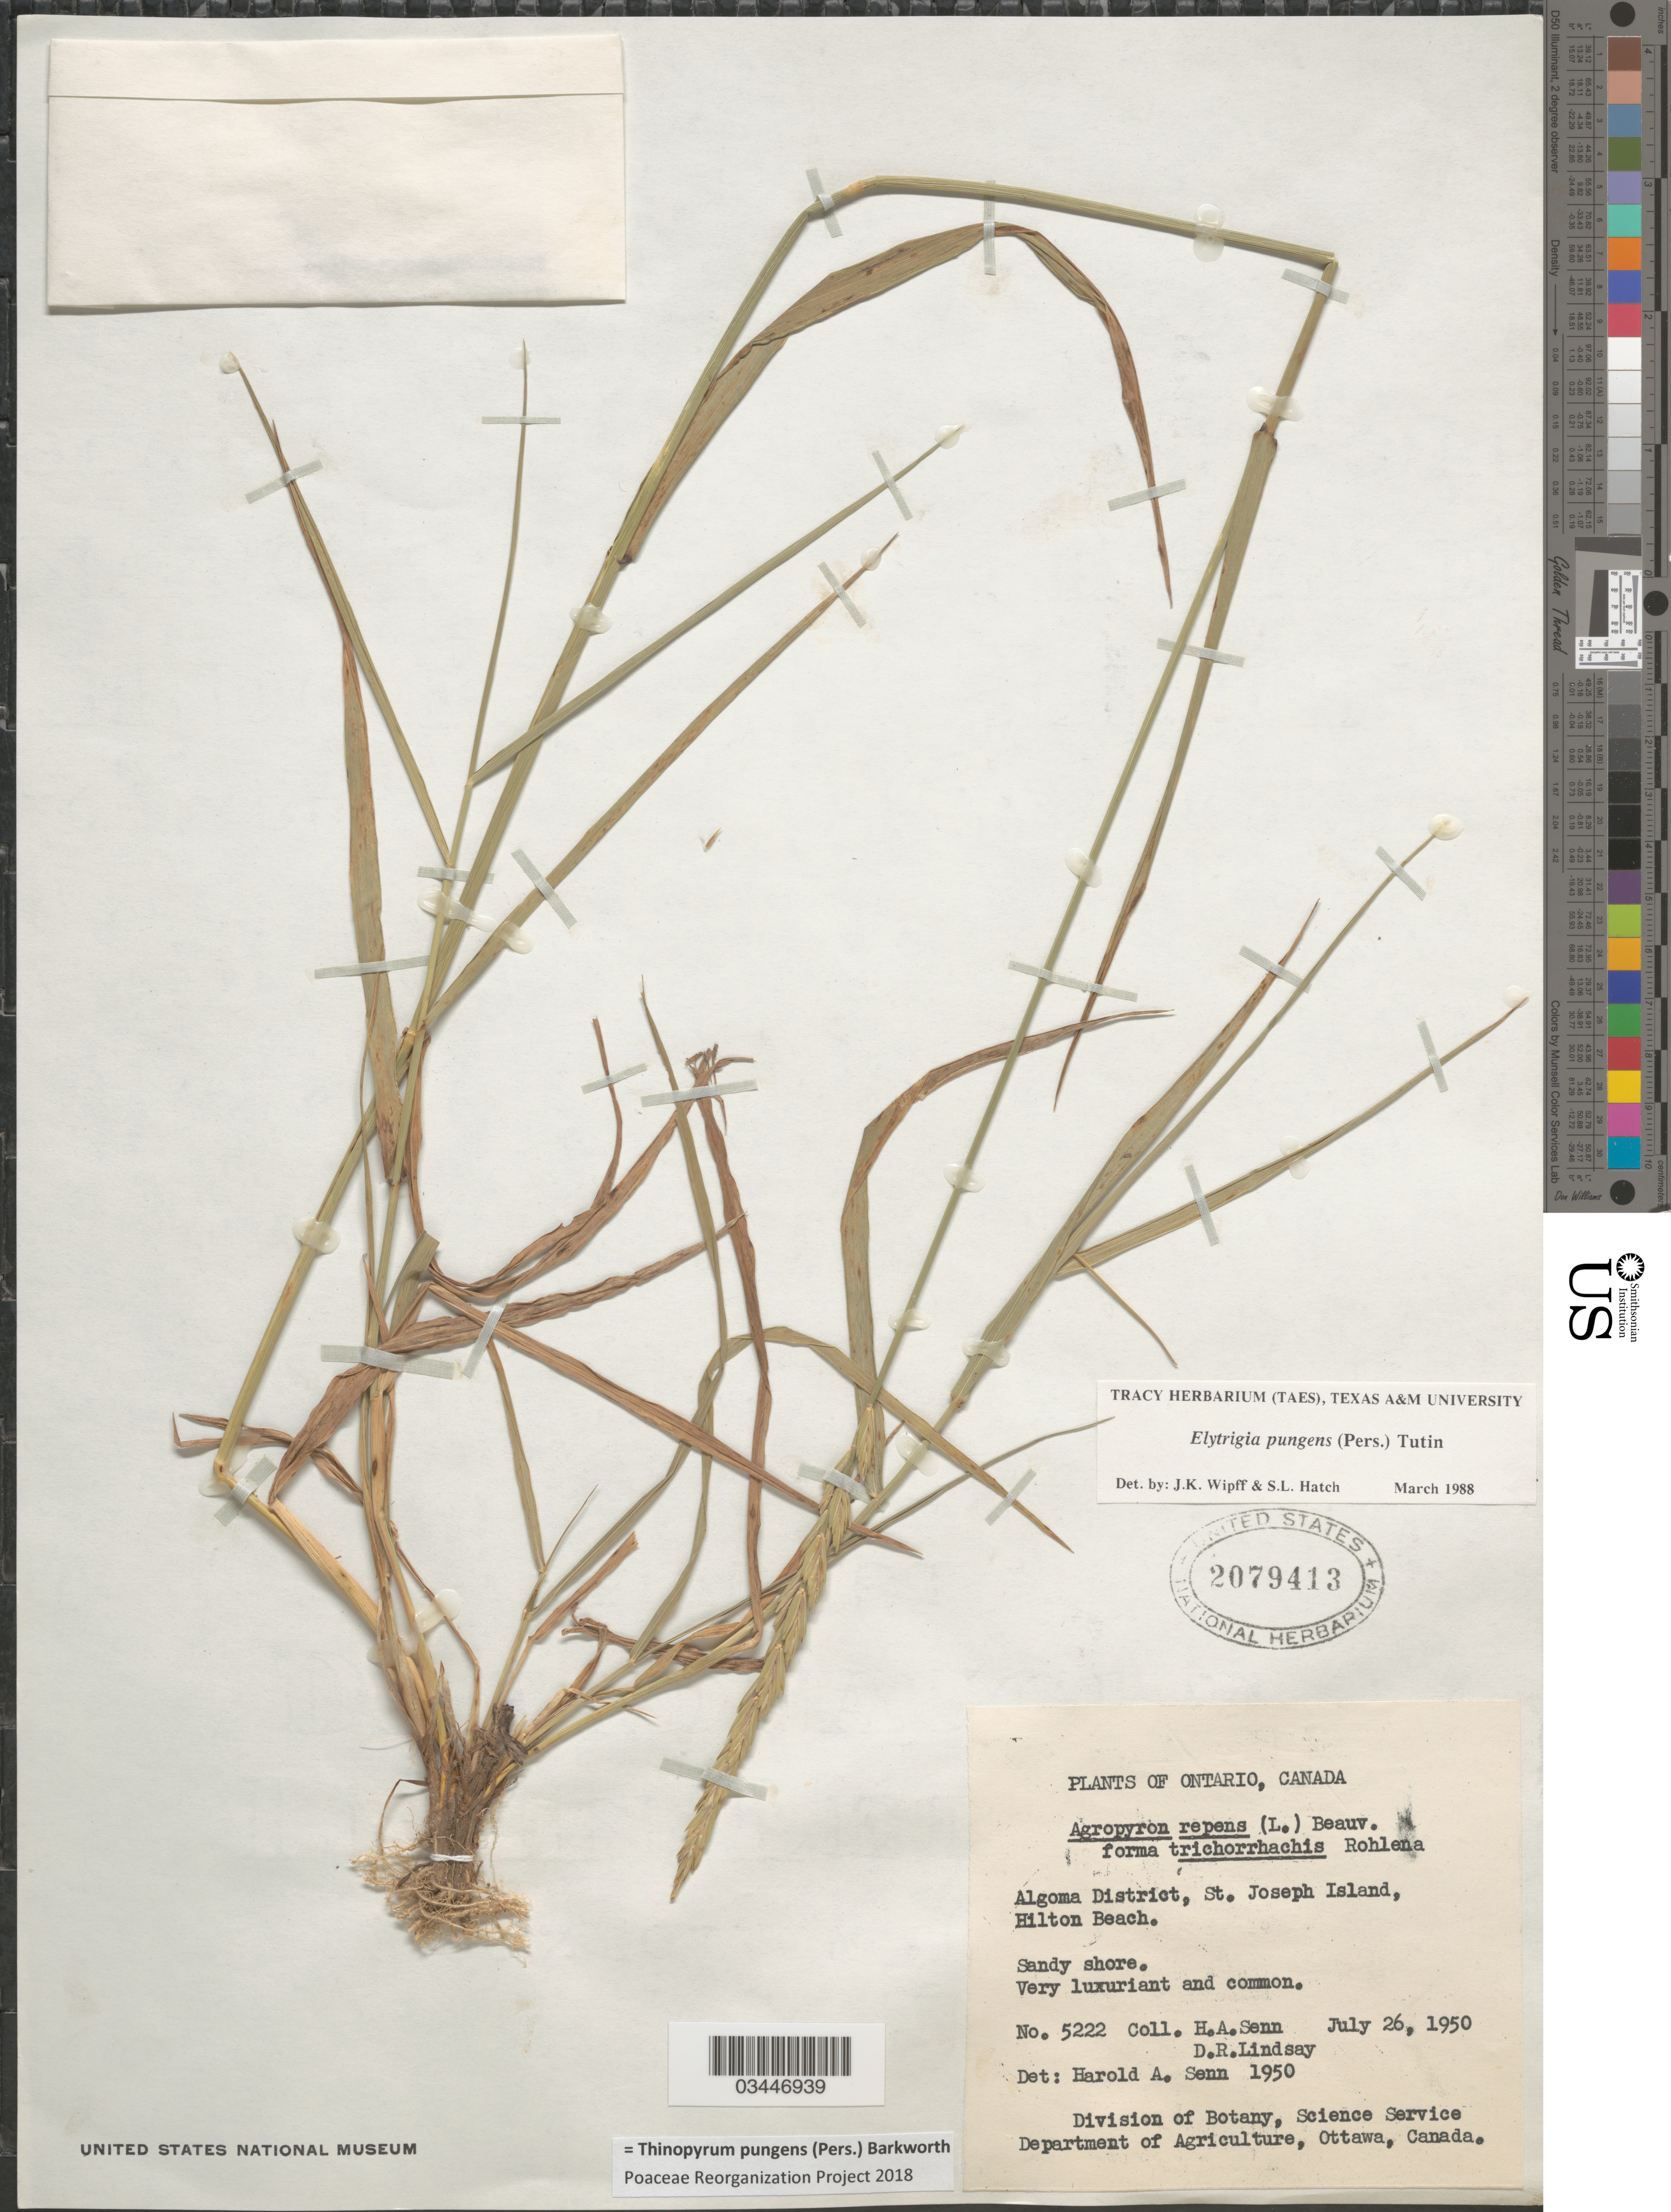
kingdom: Plantae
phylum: Tracheophyta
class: Liliopsida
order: Poales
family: Poaceae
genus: Thinopyrum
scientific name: Thinopyrum pungens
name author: (Pers.) Barkworth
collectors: H. Senn & D. Lindsay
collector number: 5222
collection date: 1950-07-26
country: Canada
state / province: Ontario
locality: Algoma District, St. Joseph Island, Hilton Beach. Sandy shore.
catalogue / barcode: US 2079413